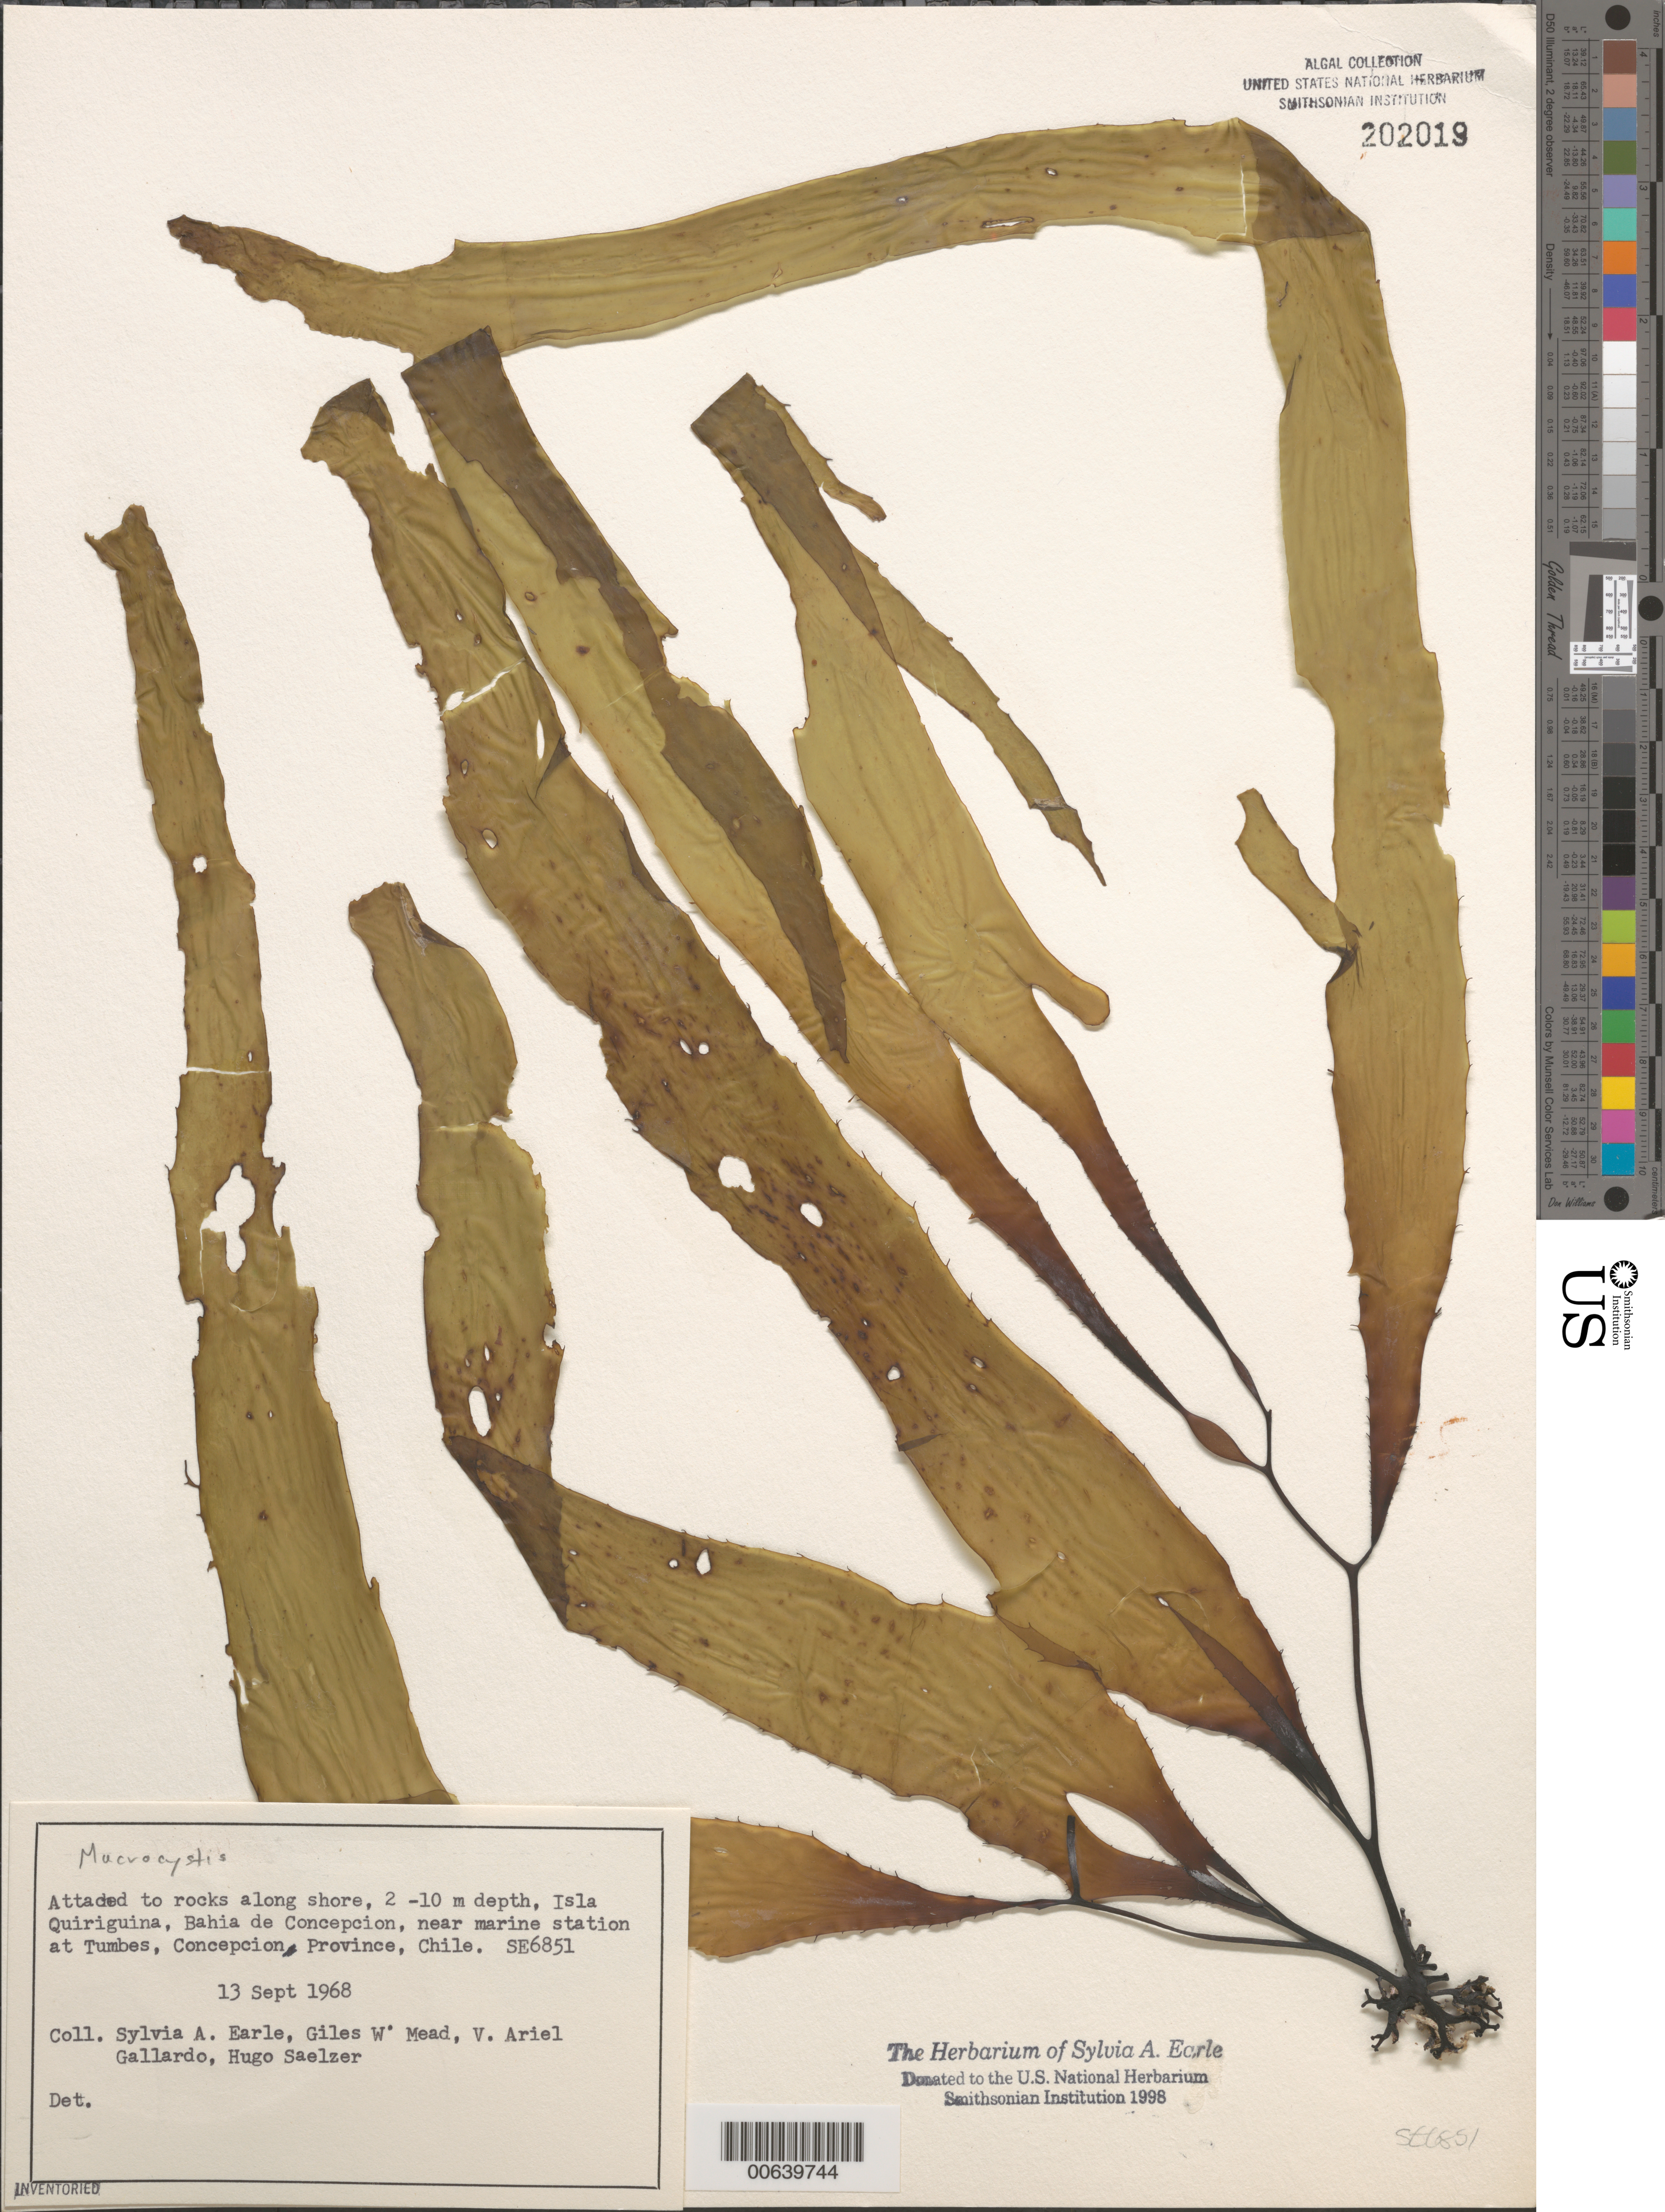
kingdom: Chromista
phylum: Ochrophyta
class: Phaeophyceae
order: Laminariales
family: Laminariaceae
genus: Macrocystis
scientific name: Macrocystis sp.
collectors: S. A. Earle, G. W. Mead, V. Gallardo & H. Saelzer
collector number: SE 6851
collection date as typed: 13 Sep 1968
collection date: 1968-09-13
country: Chile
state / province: Bio-Bío (VIII)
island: Isla Quiriquina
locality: Bahía de Concepción, near marine station at Tumbes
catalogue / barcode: US 202019